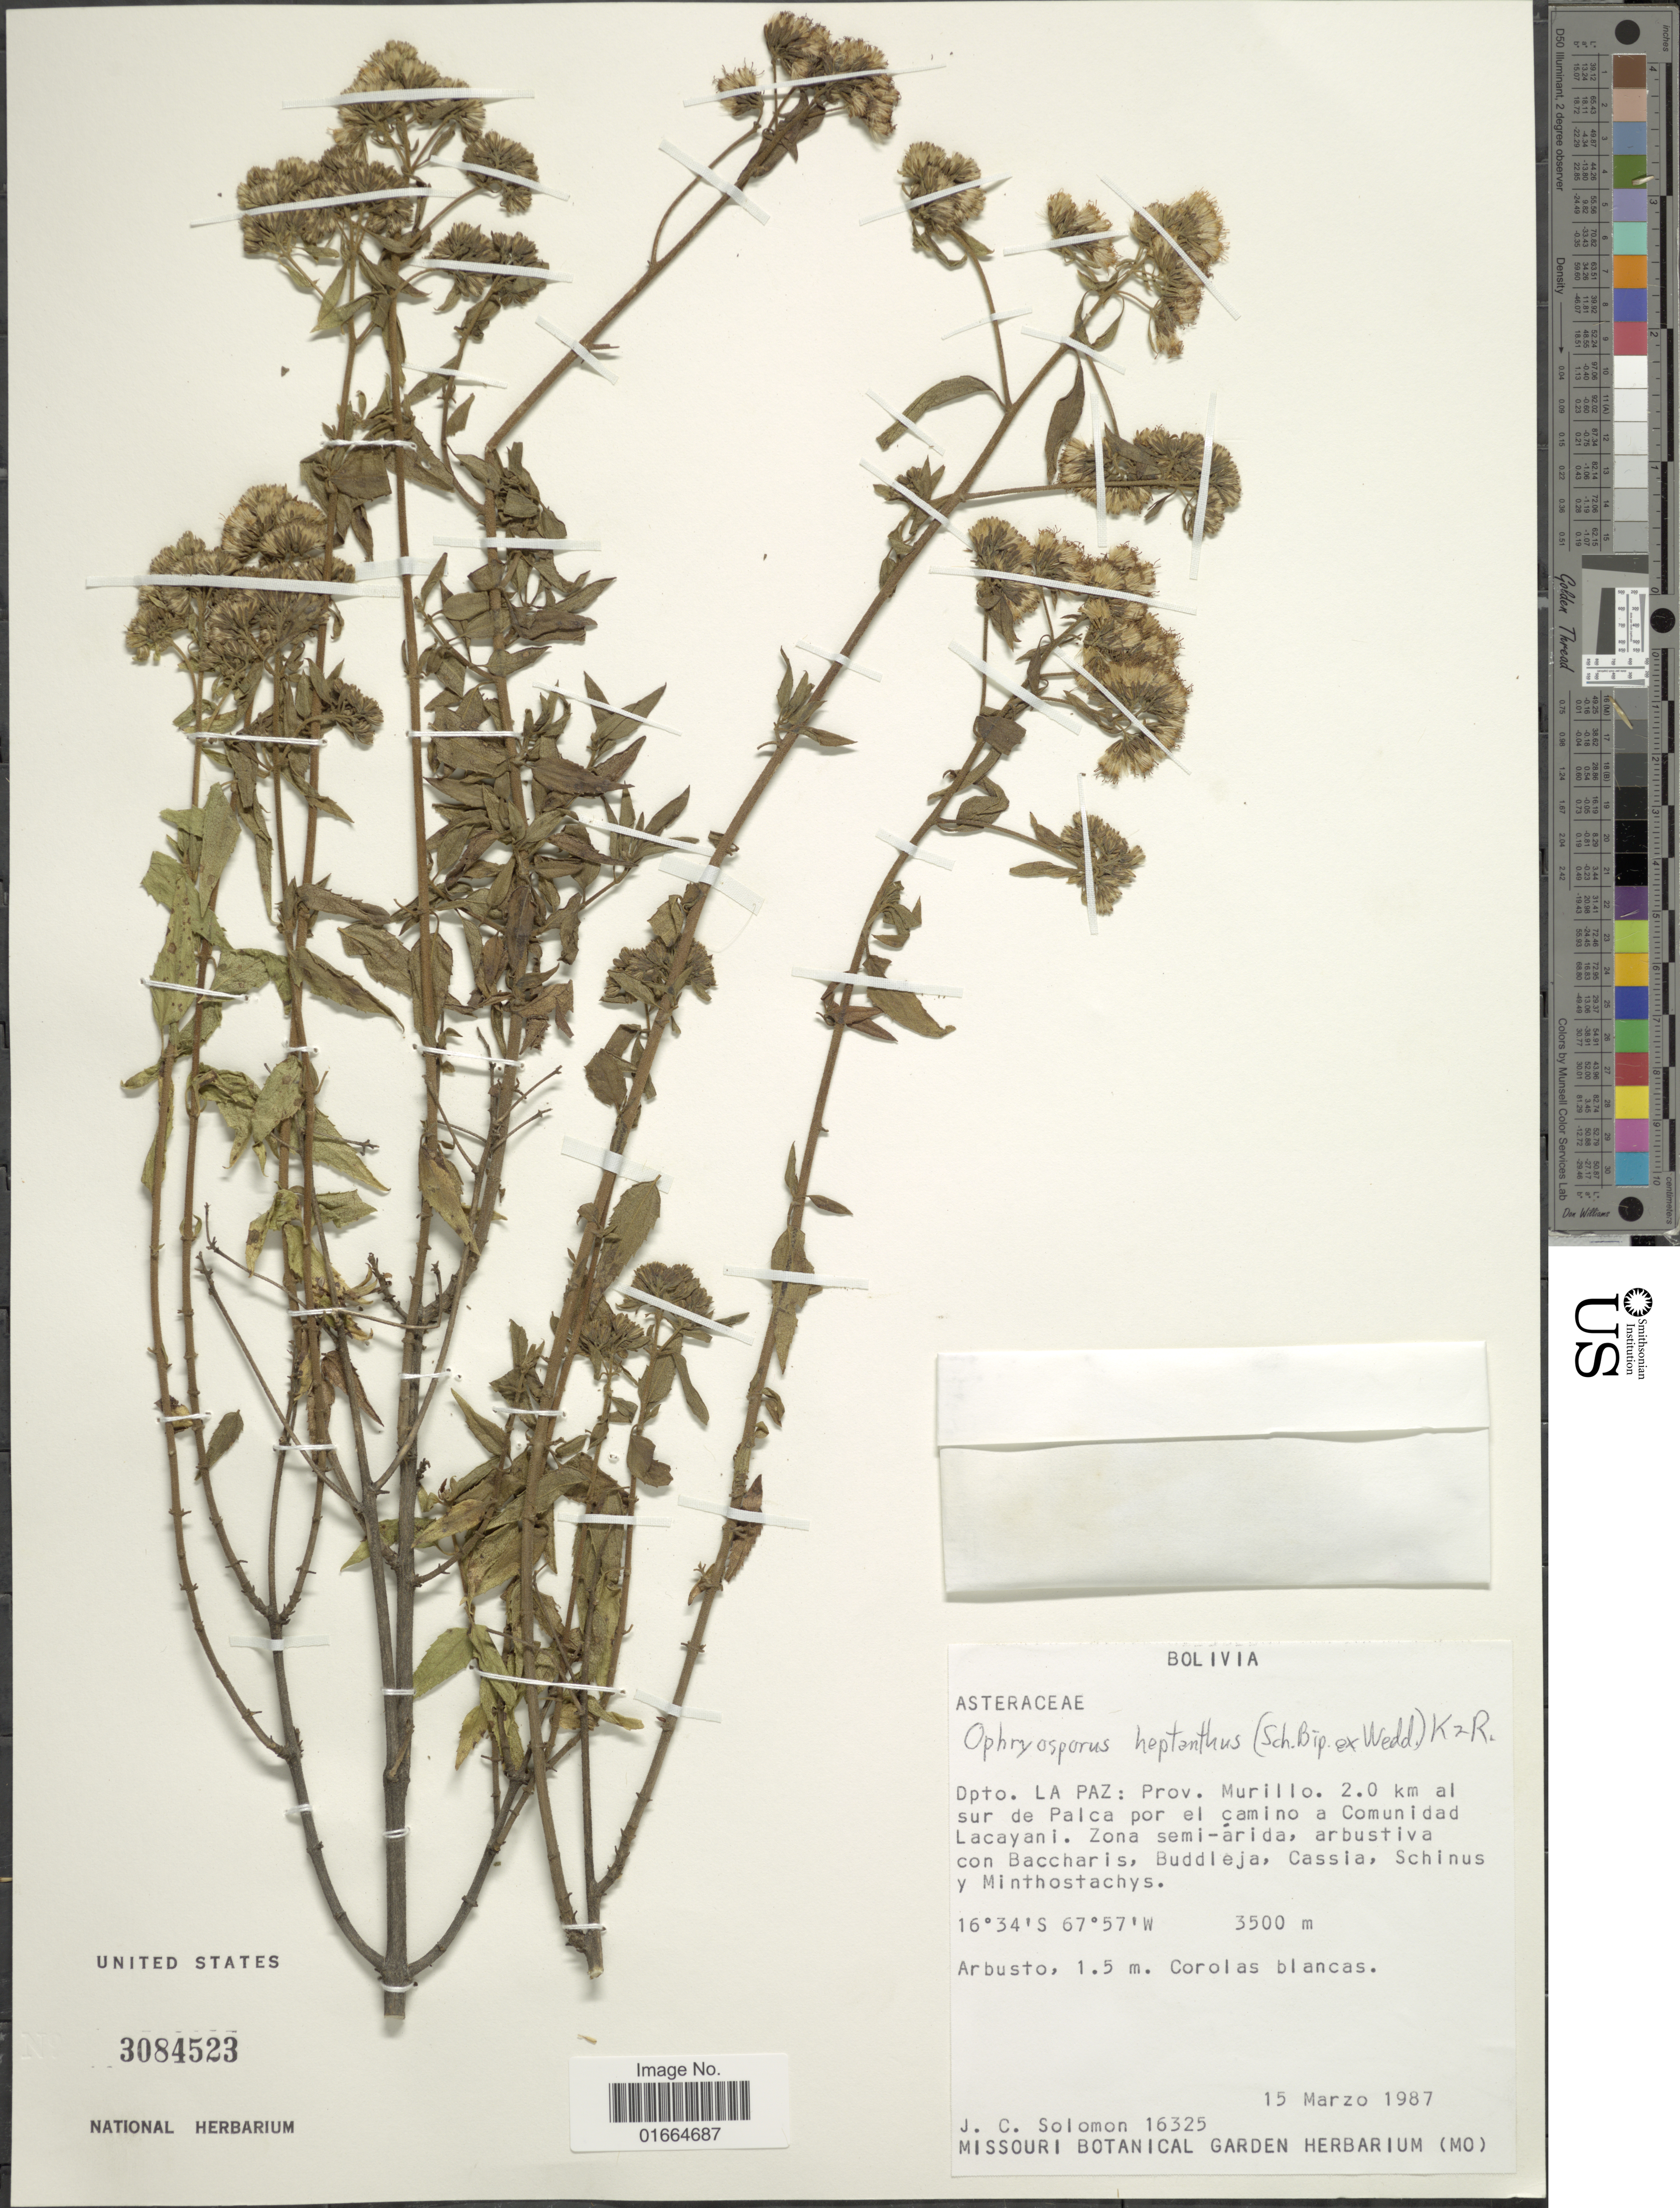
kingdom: Plantae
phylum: Tracheophyta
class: Magnoliopsida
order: Asterales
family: Asteraceae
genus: Ophryosporus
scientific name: Ophryosporus heptanthus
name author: (Sch. Bip. ex Wedd.) R.M. King & H. Rob.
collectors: J. C. Solomon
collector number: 16325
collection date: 1987-03-15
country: Bolivia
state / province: La Paz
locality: Dpto.: La Paz, Prov. Murillo, 2.0 km al sur de Palca por el camino a Comunidad Lacayani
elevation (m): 3500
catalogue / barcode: US 3084523